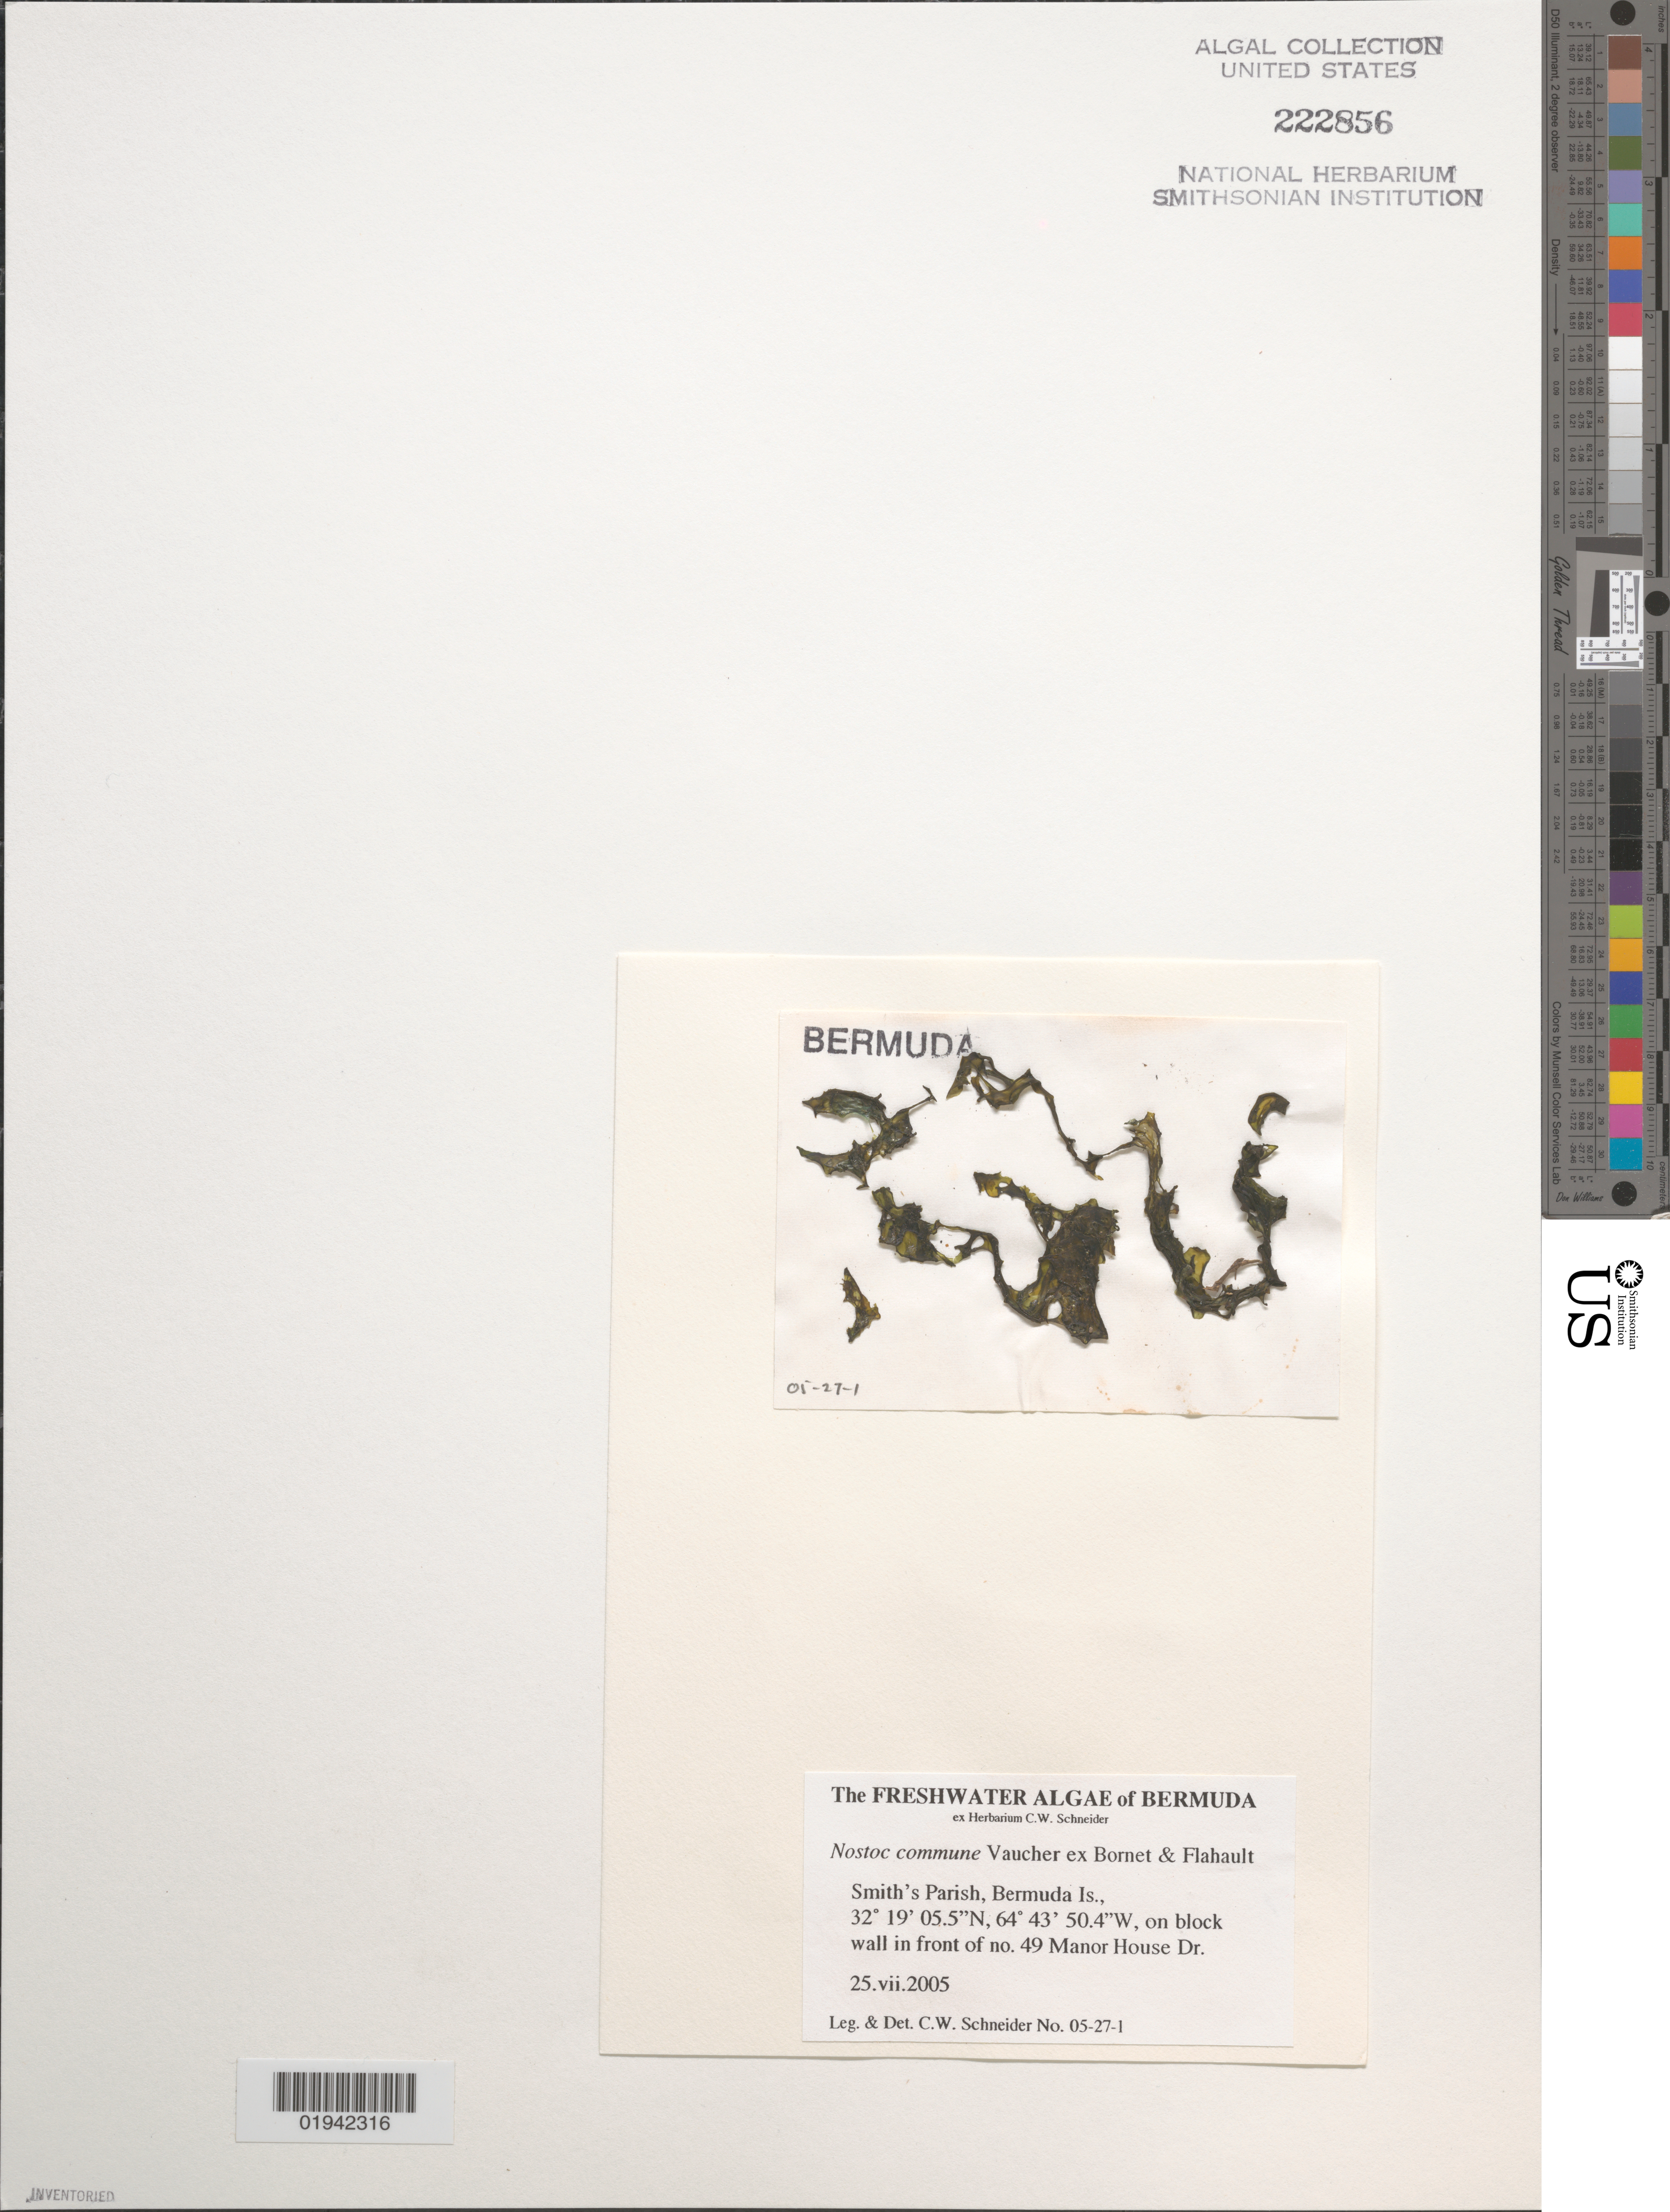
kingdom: Bacteria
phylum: Cyanobacteria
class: Cyanobacteriia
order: Cyanobacteriales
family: Nostocaceae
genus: Nostoc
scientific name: Nostoc commune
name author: Vaucher ex Bornet & Flahault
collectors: C. W. Schneider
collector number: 05-27-1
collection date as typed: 25 Jul 2005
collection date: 2005-07-25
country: Bermuda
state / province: Smith's Parish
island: Bermuda Island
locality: Block wall in front of number 49 Manor House Drive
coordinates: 32 19'05.5"N, 64 43'50.4"W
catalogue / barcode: US 222856